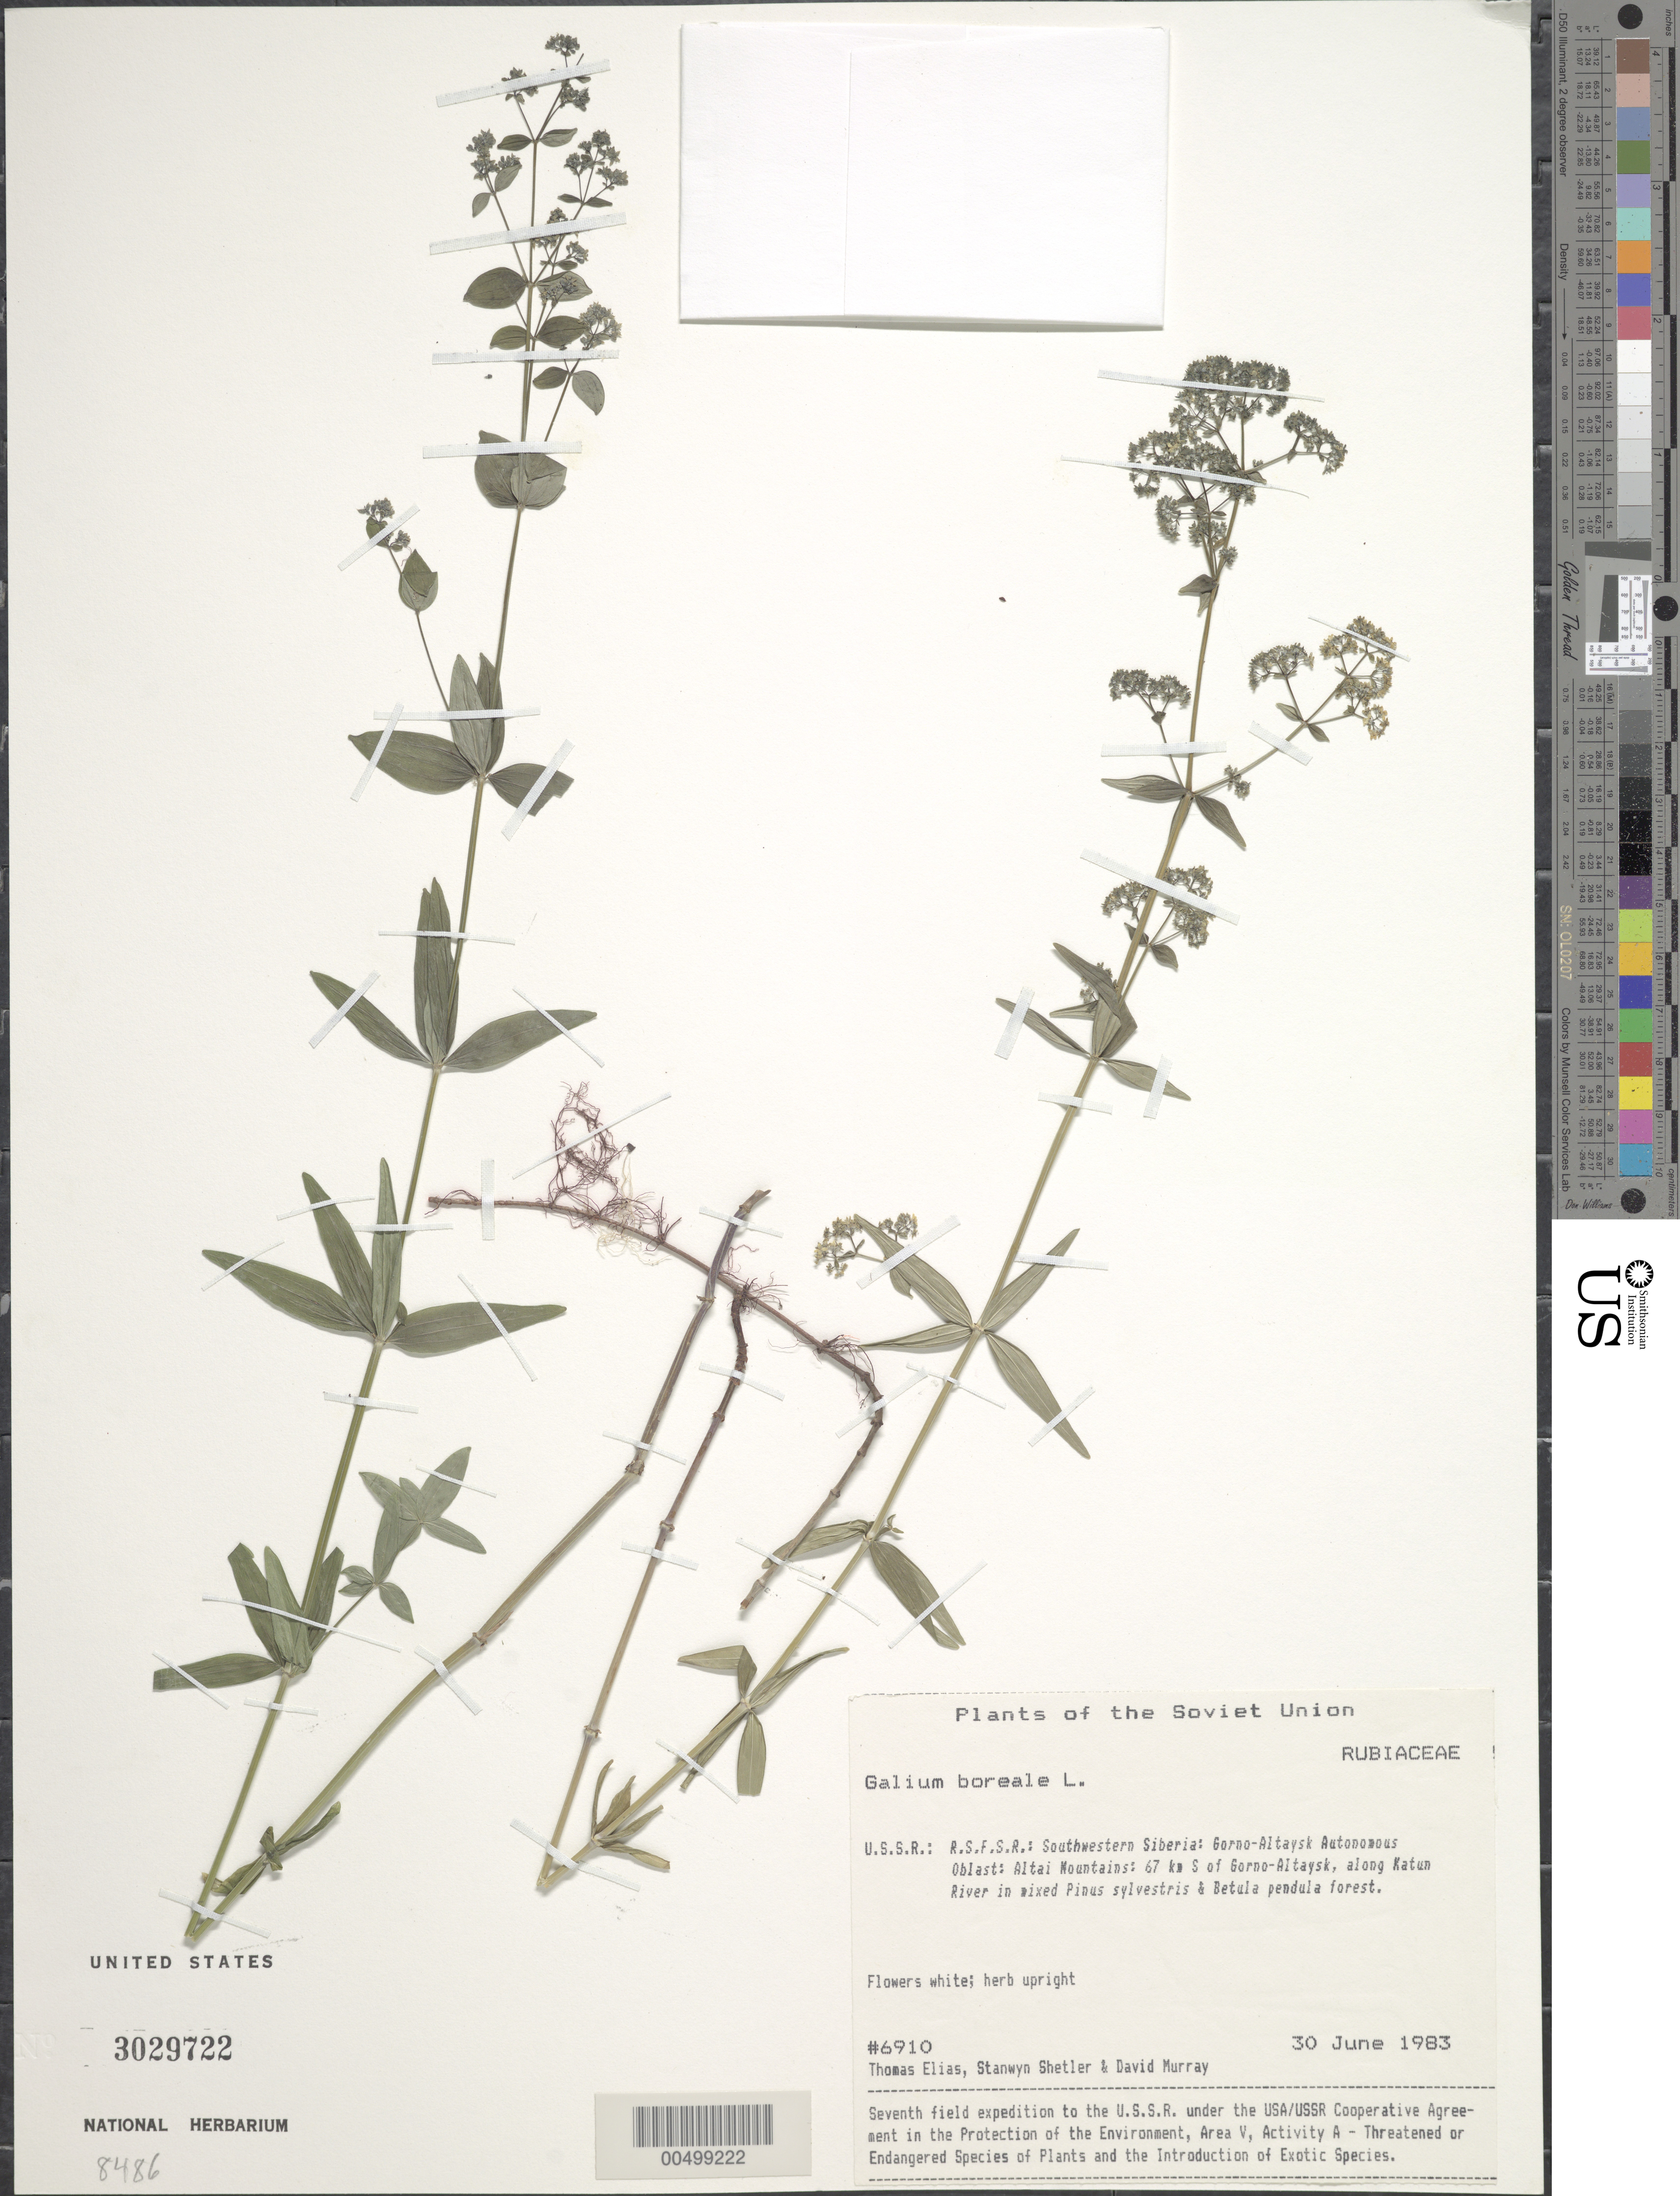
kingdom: Plantae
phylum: Tracheophyta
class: Magnoliopsida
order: Gentianales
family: Rubiaceae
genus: Galium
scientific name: Galium boreale L.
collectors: T. Elias, S. Shetler & D. F. Murray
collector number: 6910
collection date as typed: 30 Jun 1983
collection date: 1983-06-30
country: Russian Federation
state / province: Altai Republic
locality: Altai Mountains, 67 km S of Gorno-Altaysk, along Katun River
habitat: in mixed Pinus sylvestris and Betula pendula forest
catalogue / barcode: US 3029722